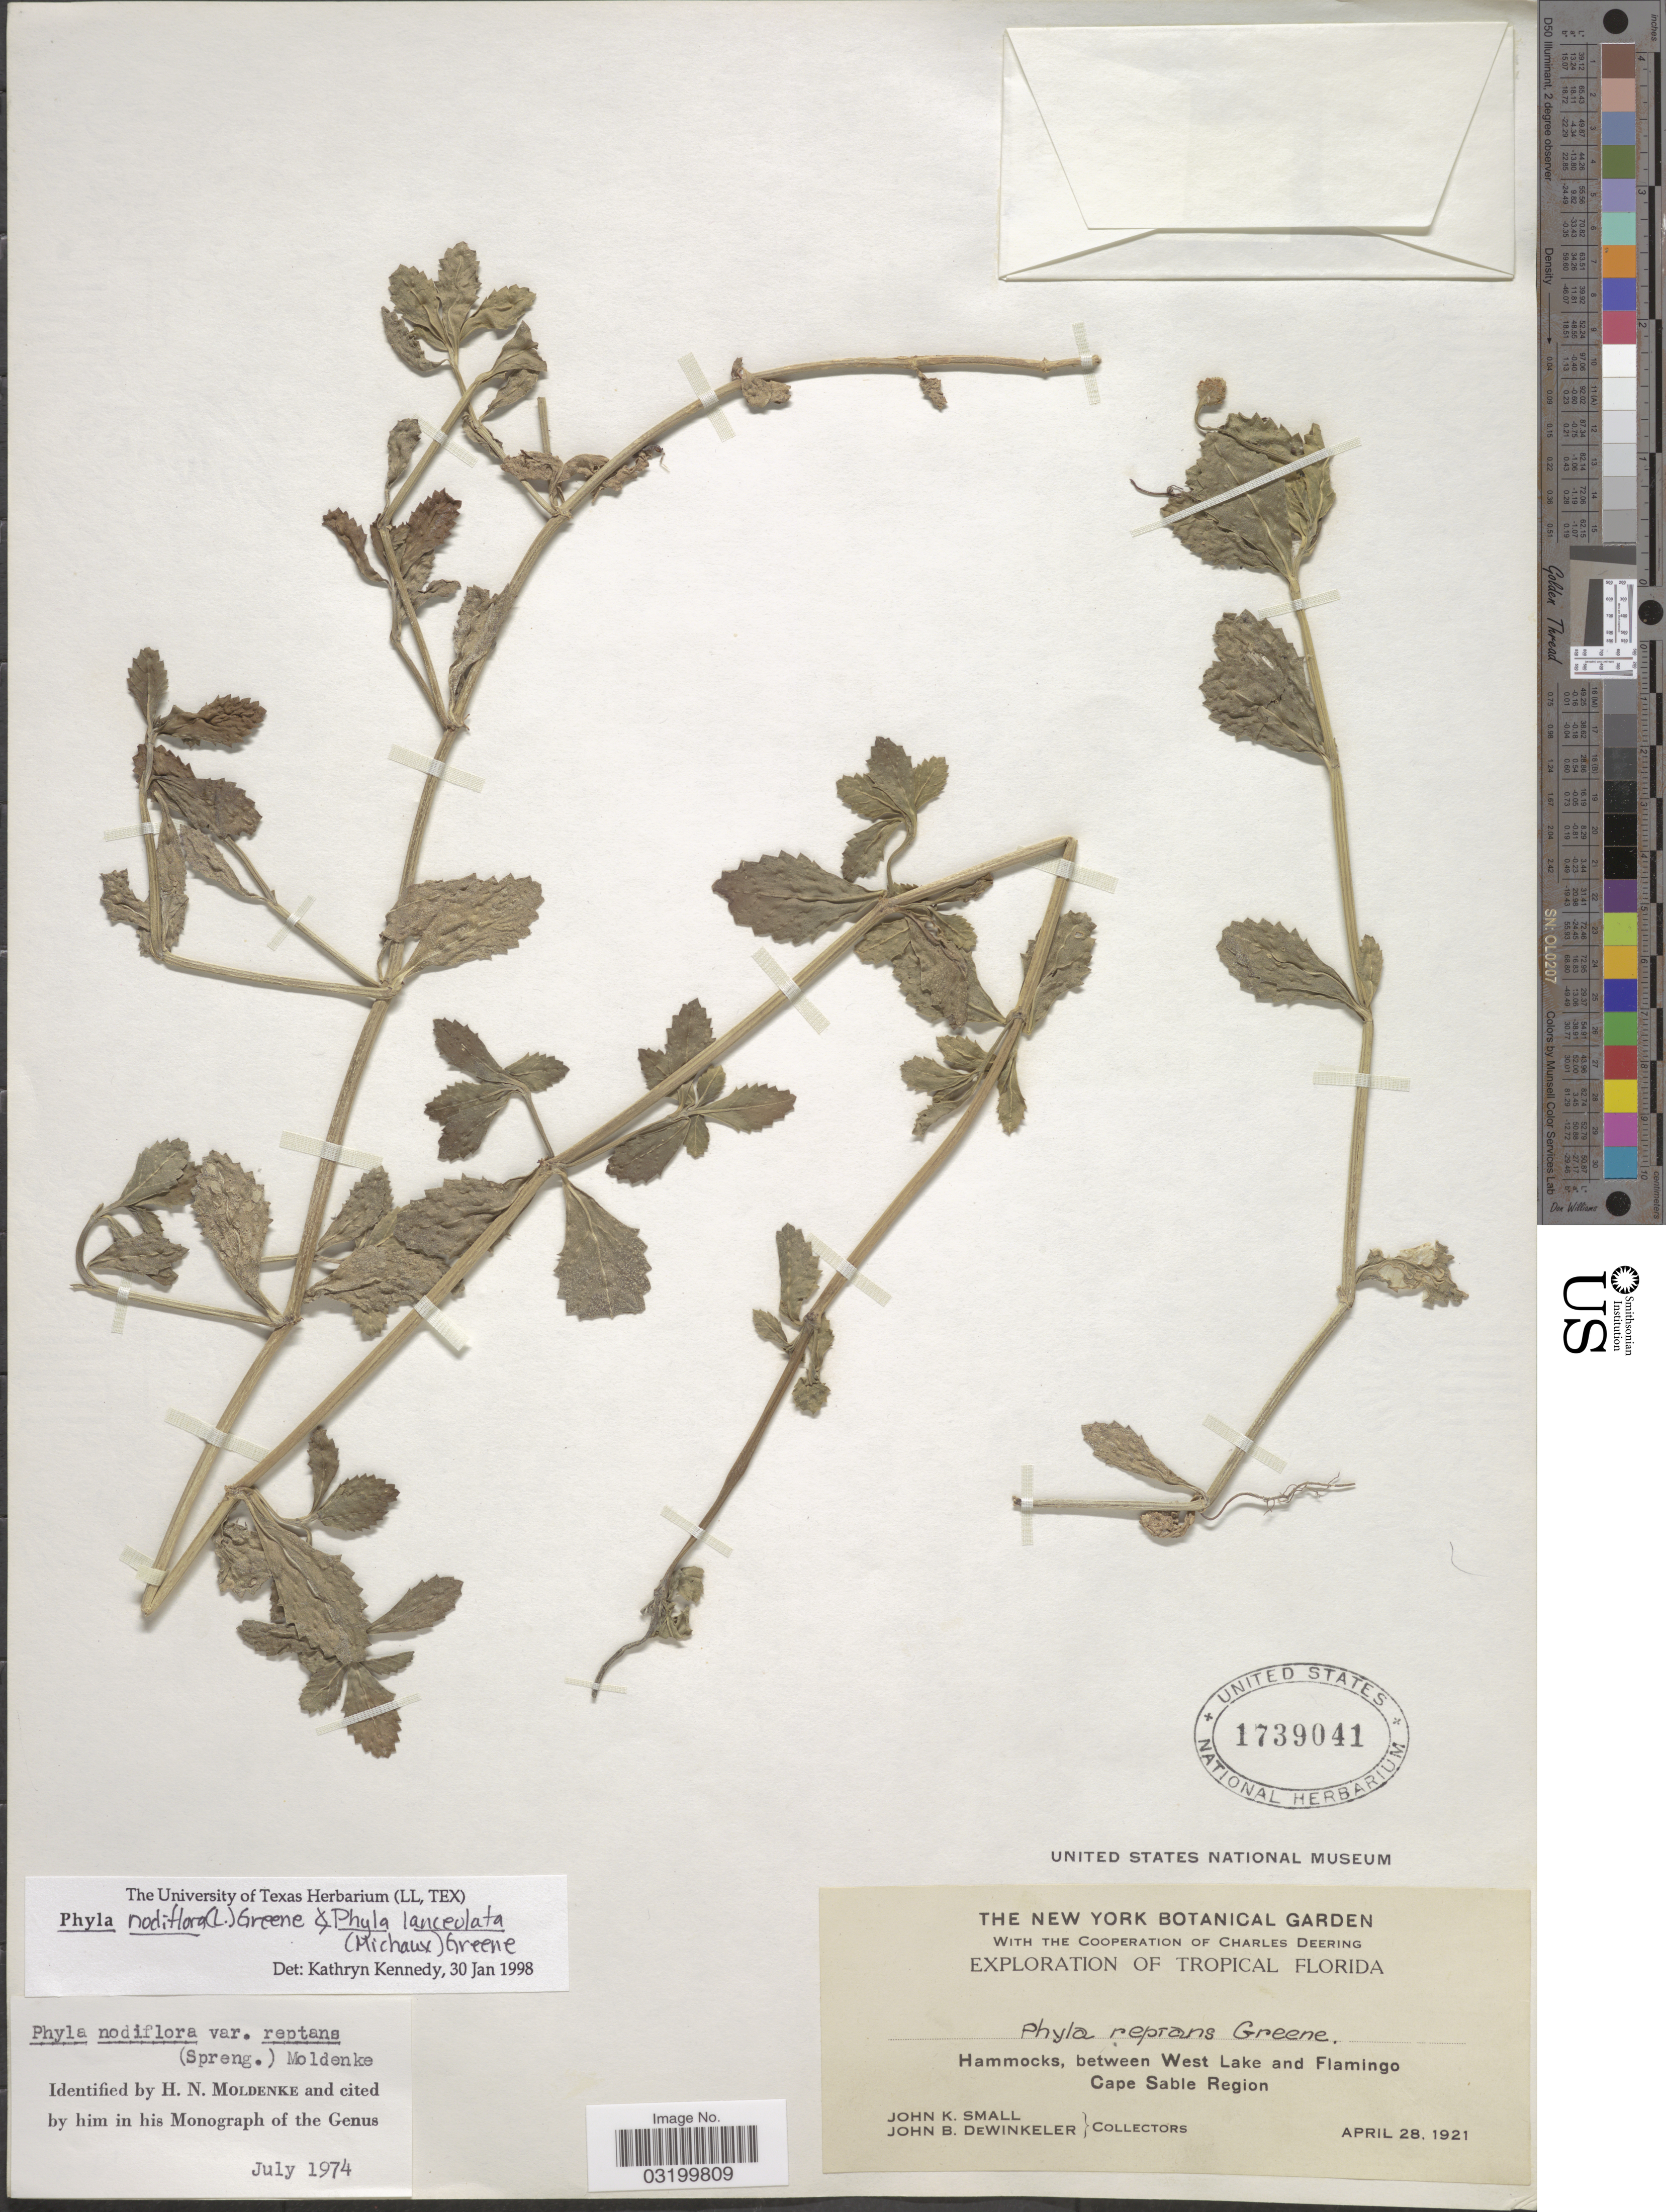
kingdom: Plantae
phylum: Tracheophyta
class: Magnoliopsida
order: Lamiales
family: Verbenaceae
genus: Phyla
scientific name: Phyla nodiflora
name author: (L.) Greene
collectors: J. K. Small & J. B. Dewinkeler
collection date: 1921-04-28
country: United States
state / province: Florida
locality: Hammocks, between West Lake and Flamingo. Cape Sable Region.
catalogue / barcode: US 1739041